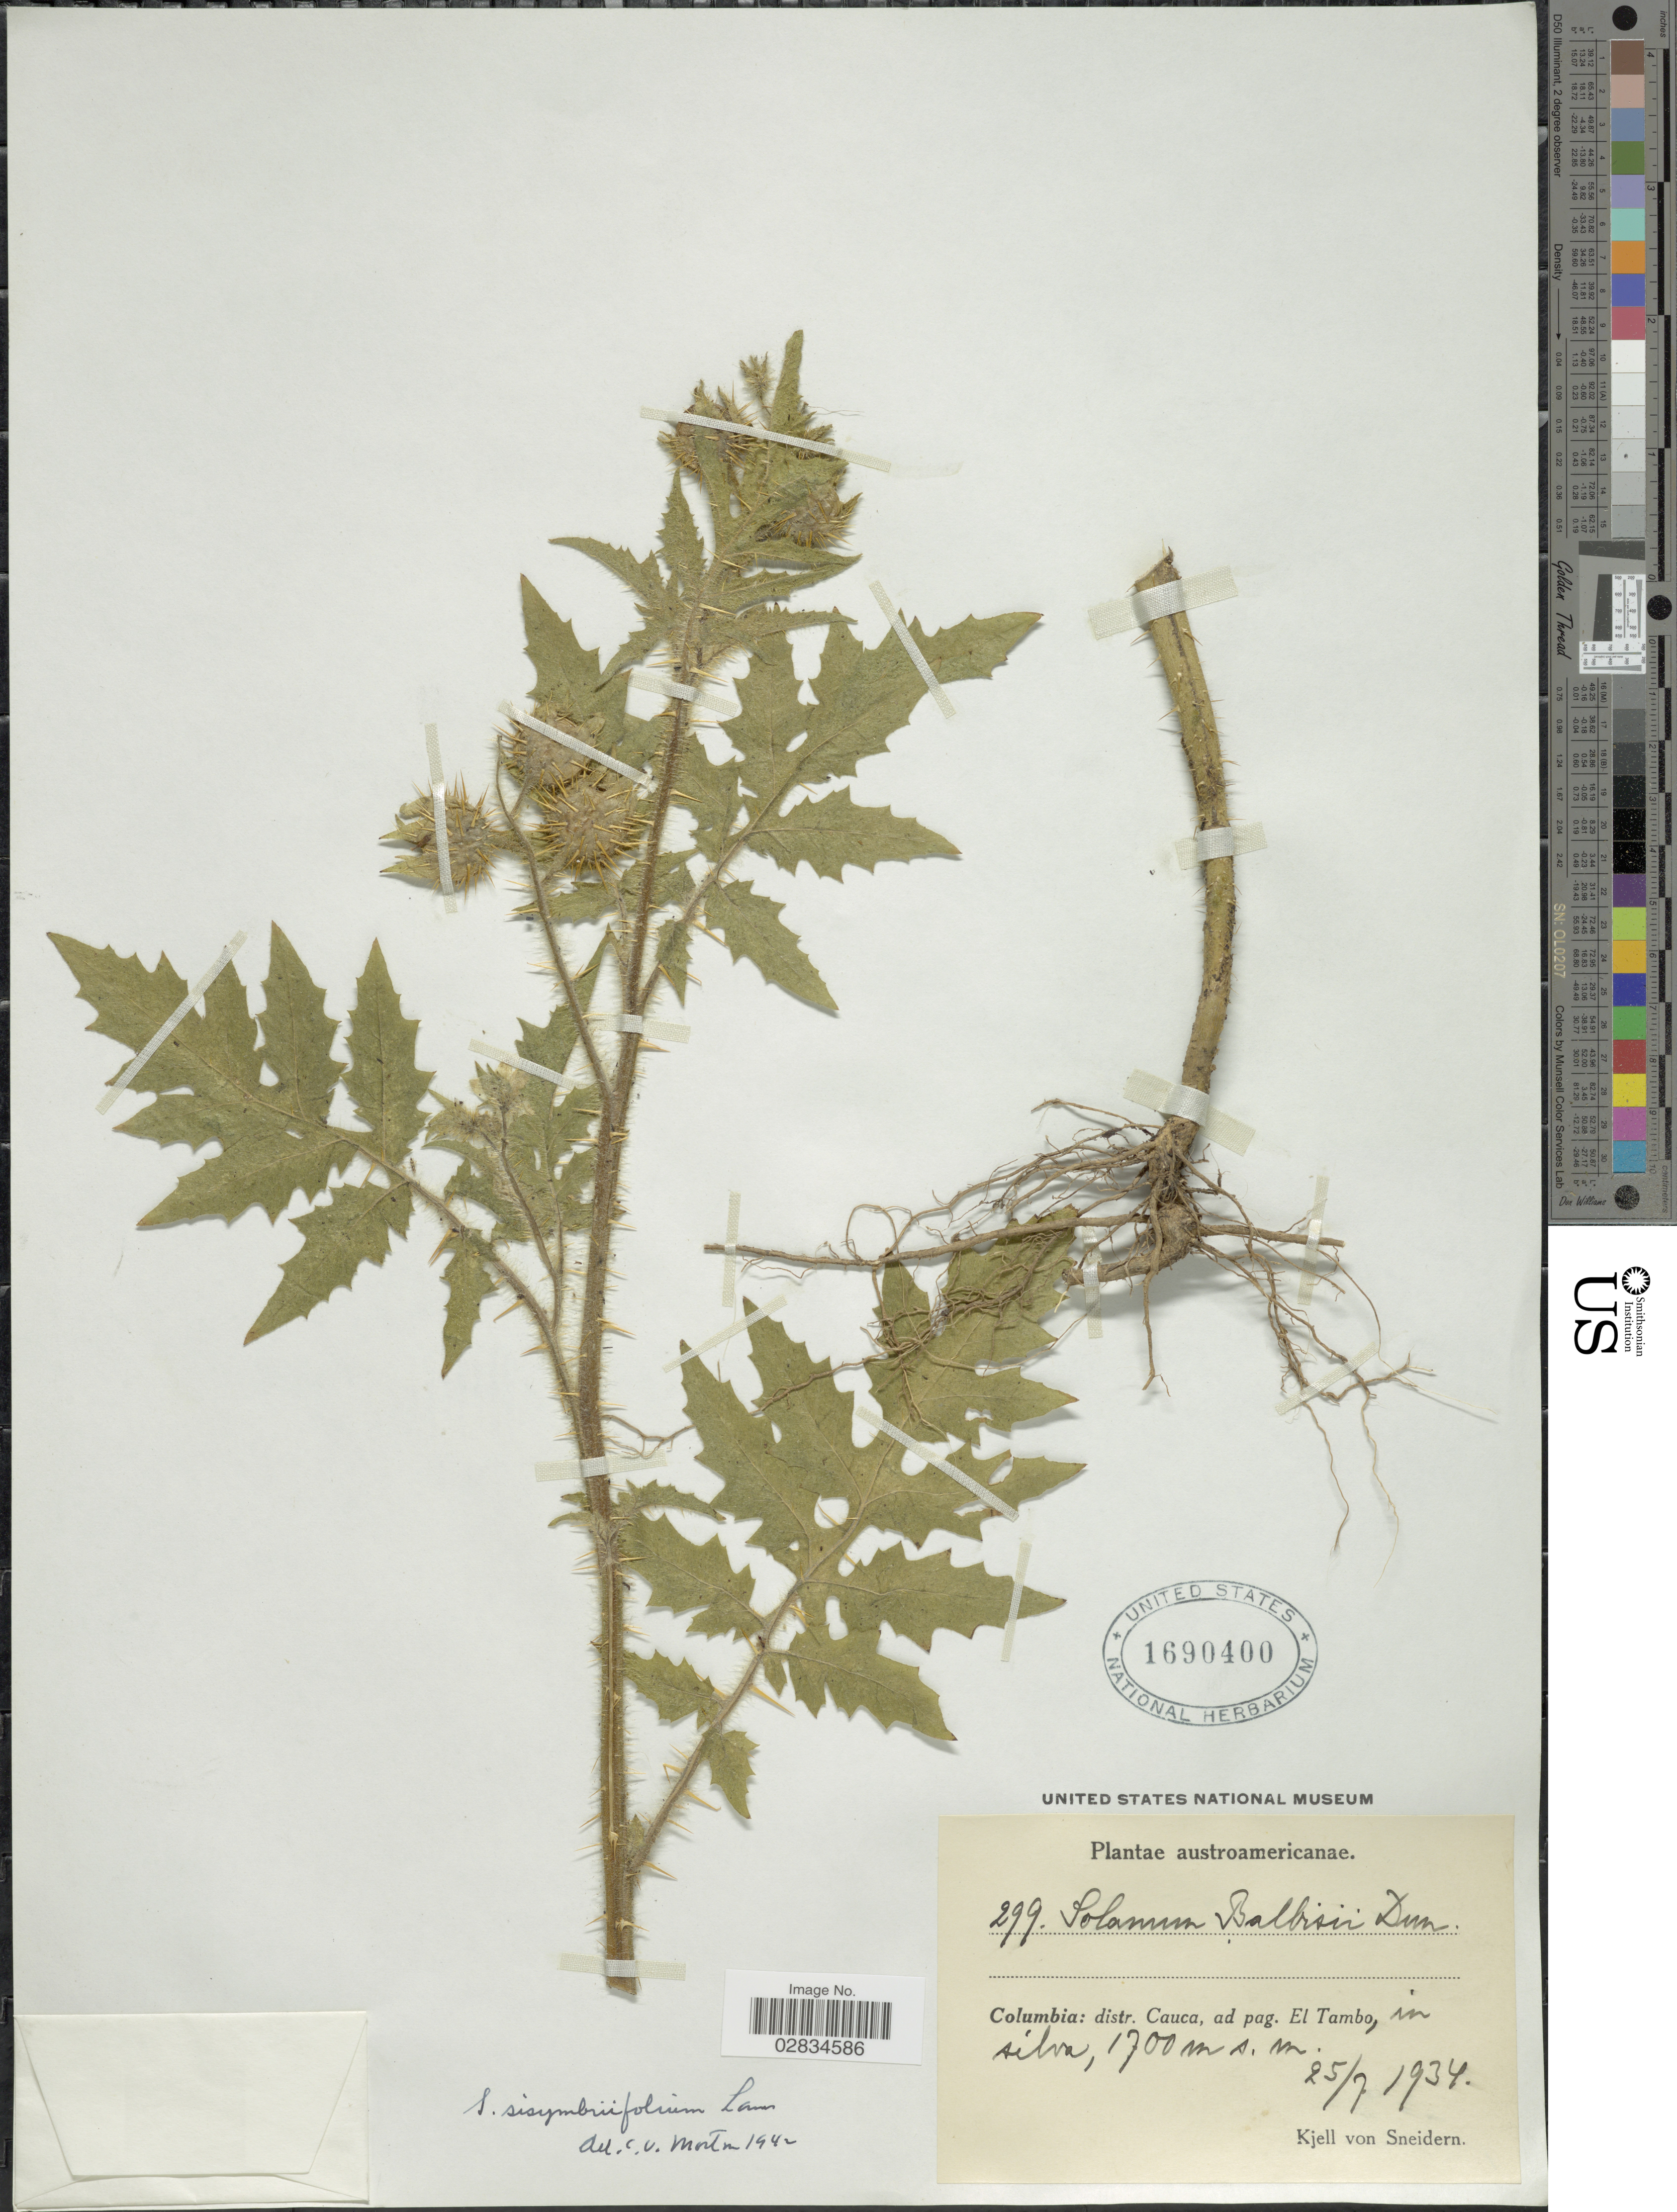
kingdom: Plantae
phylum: Tracheophyta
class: Magnoliopsida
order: Solanales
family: Solanaceae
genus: Solanum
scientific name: Solanum sisymbriifolium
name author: Lam.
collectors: K. von Sneidern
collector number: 299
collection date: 1934-07-25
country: Colombia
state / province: Cauca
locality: Distr. Cauca, ad pag. El Tambo, in silva.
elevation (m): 1700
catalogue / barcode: US 1690400